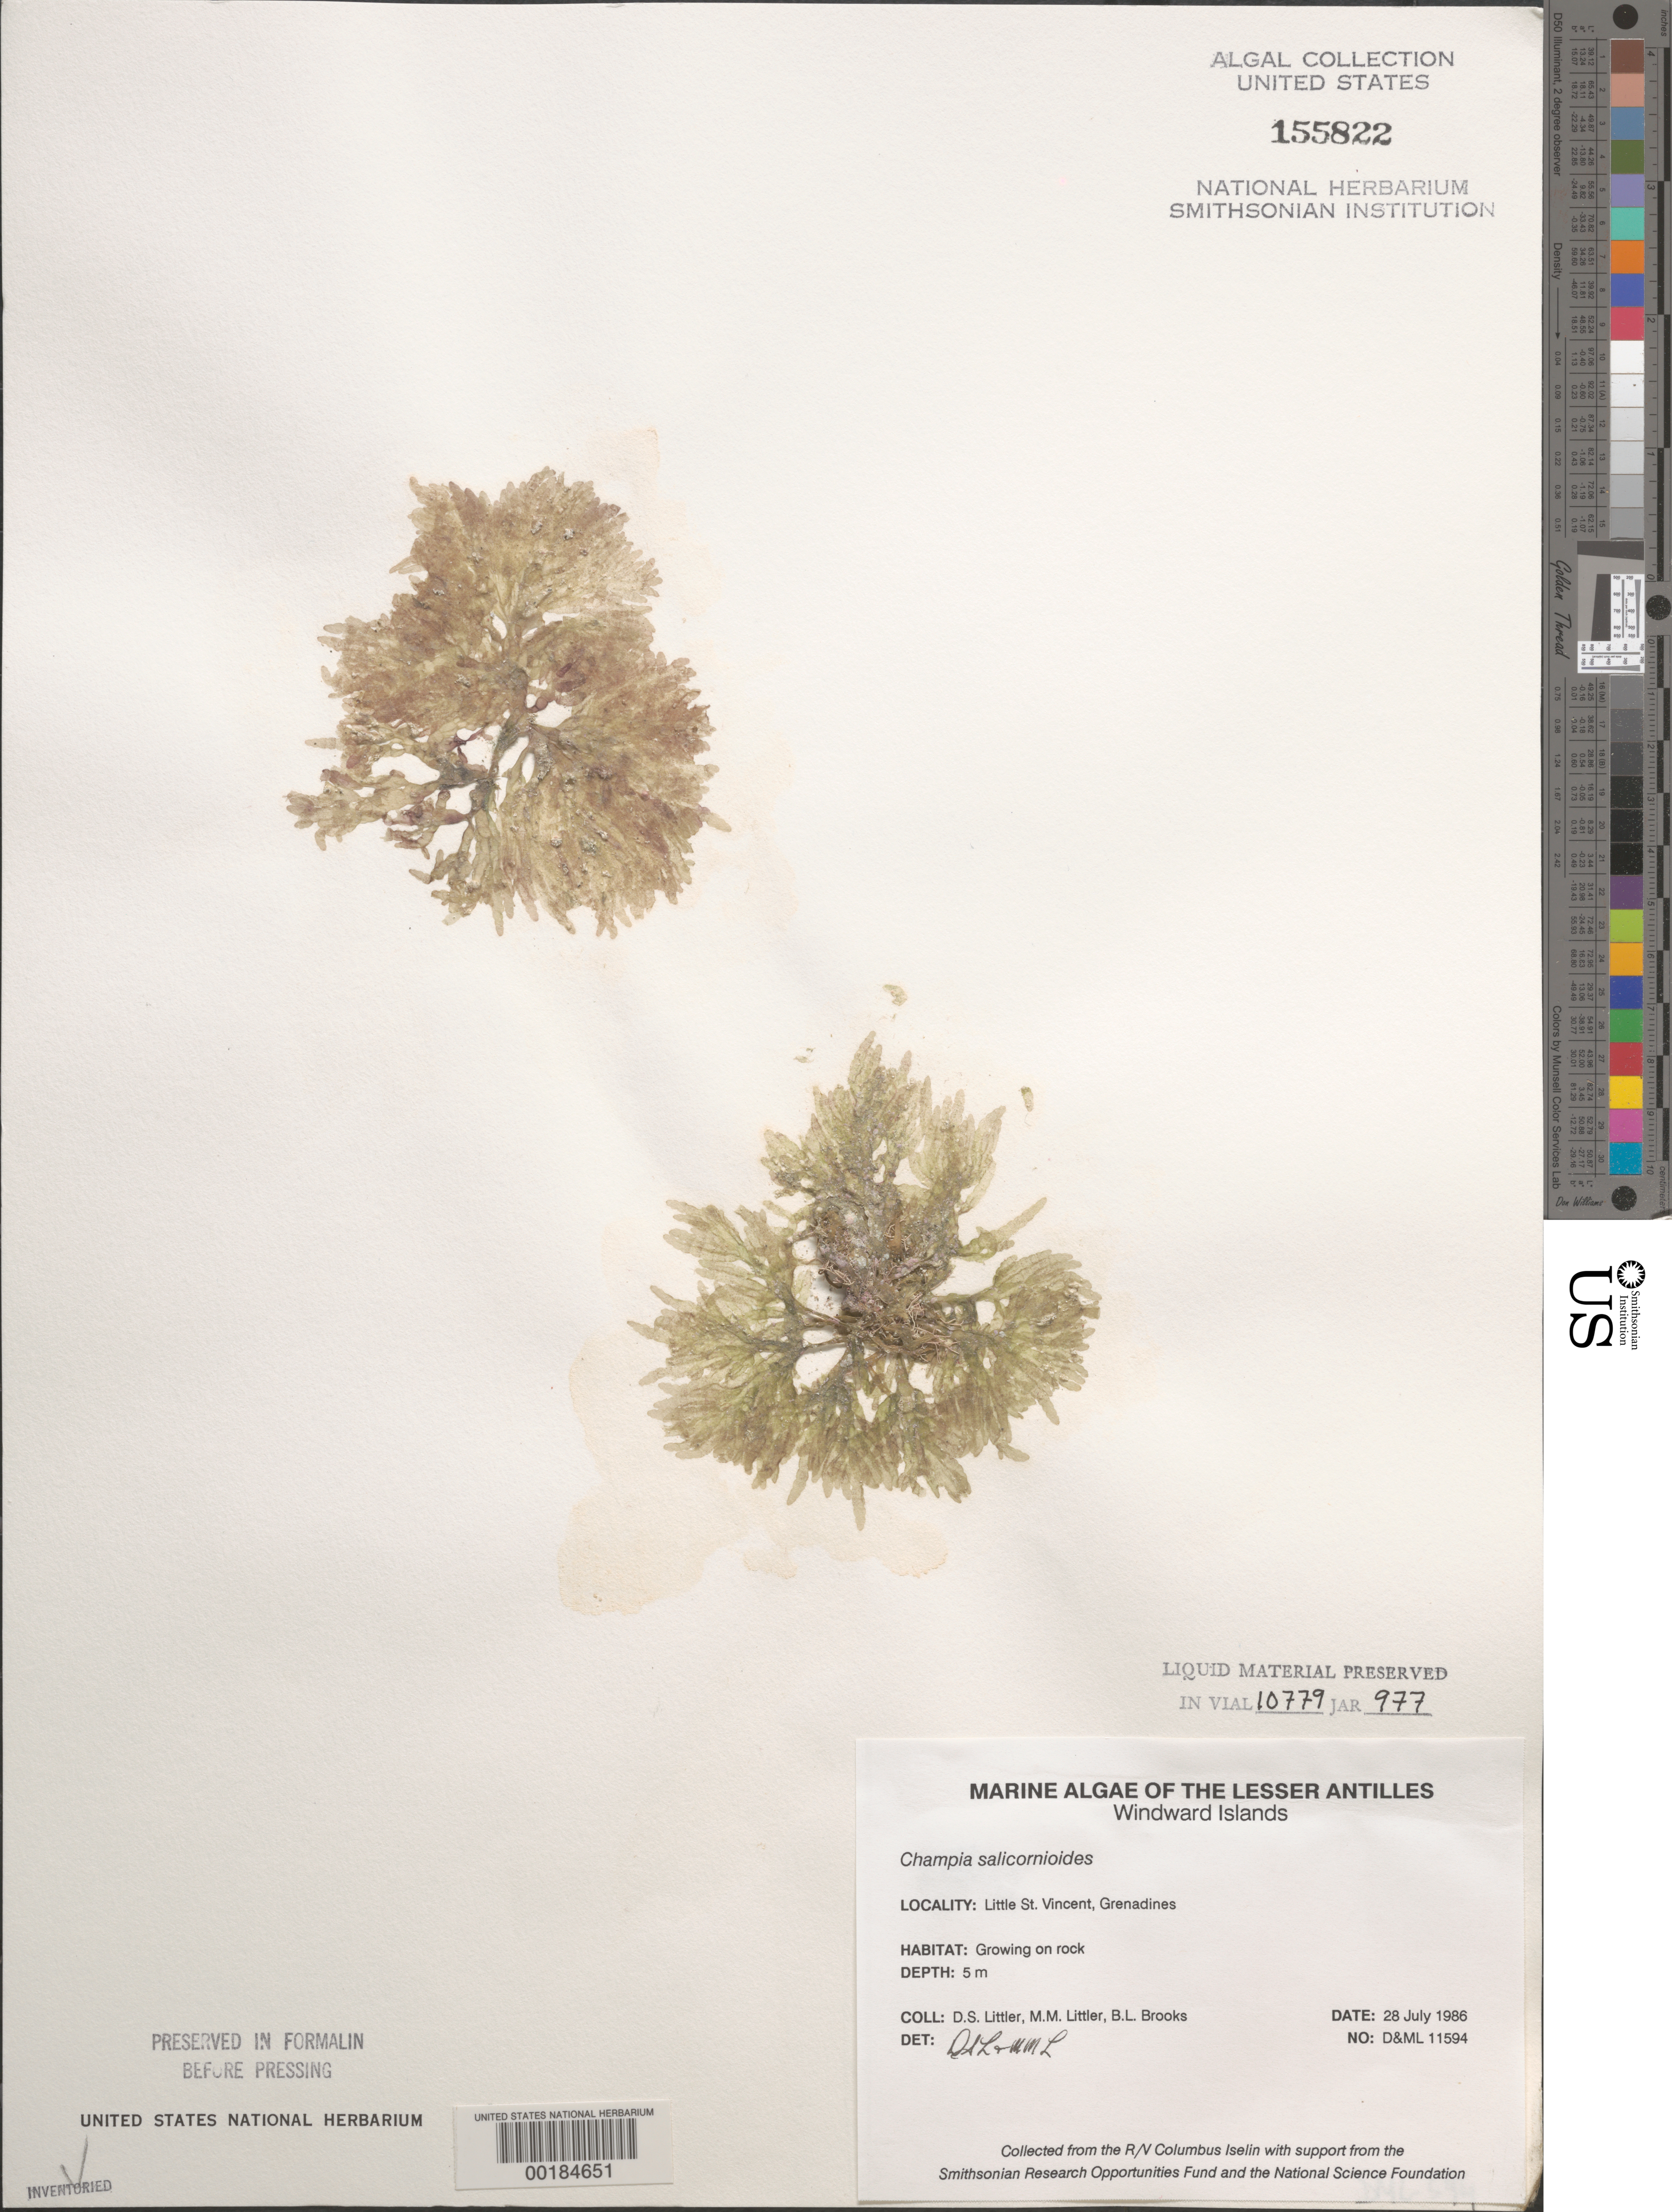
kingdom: Plantae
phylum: Rhodophyta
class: Florideophyceae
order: Rhodymeniales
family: Champiaceae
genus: Champia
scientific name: Champia salicornioides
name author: Harv.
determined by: Littler, D. S.; Littler, M. M.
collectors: D. S. Littler, M. M. Littler & B. Brooks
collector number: D&ML 11594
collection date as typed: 26 Jul 1986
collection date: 1986-07-26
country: St. Vincent - Grenadines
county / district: Grenadines Parish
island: Little Saint Vincent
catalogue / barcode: US 155822